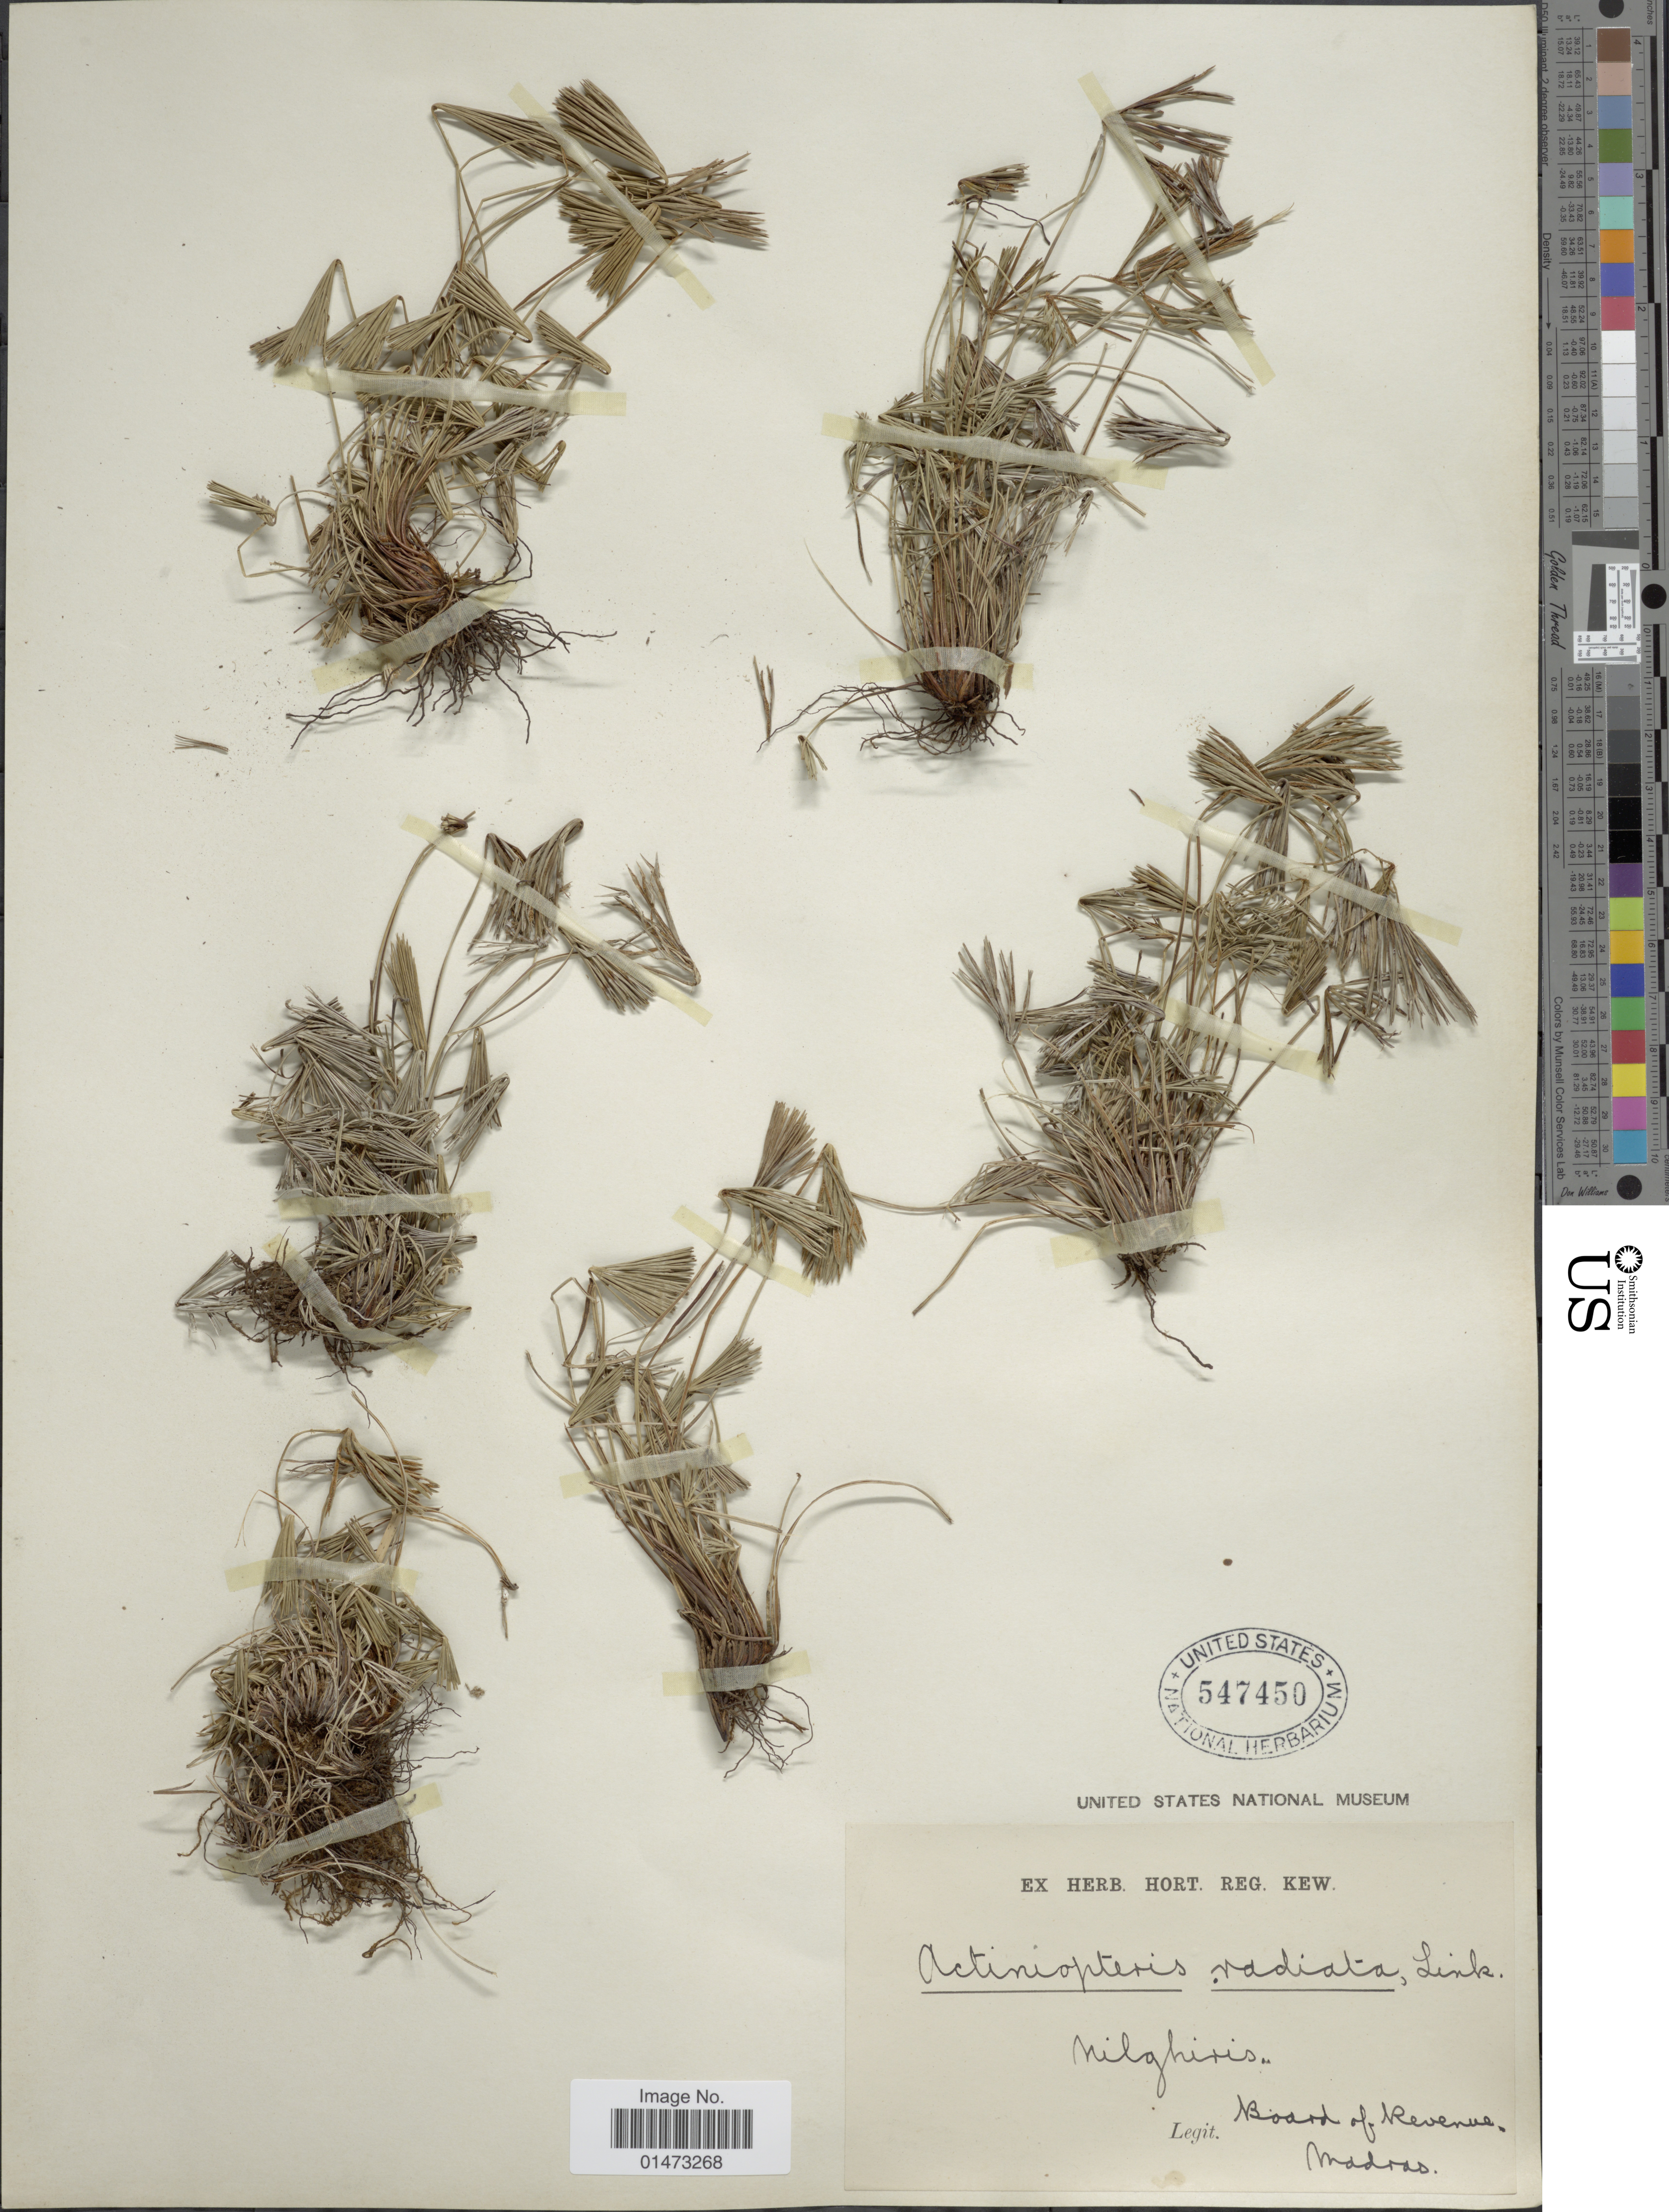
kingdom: Plantae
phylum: Tracheophyta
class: Polypodiopsida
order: Polypodiales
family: Pteridaceae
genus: Actiniopteris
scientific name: Actiniopteris radiata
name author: (Sw.) Link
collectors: Board of Revenue Maderas.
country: India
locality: Nilghiris.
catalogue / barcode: US 547450